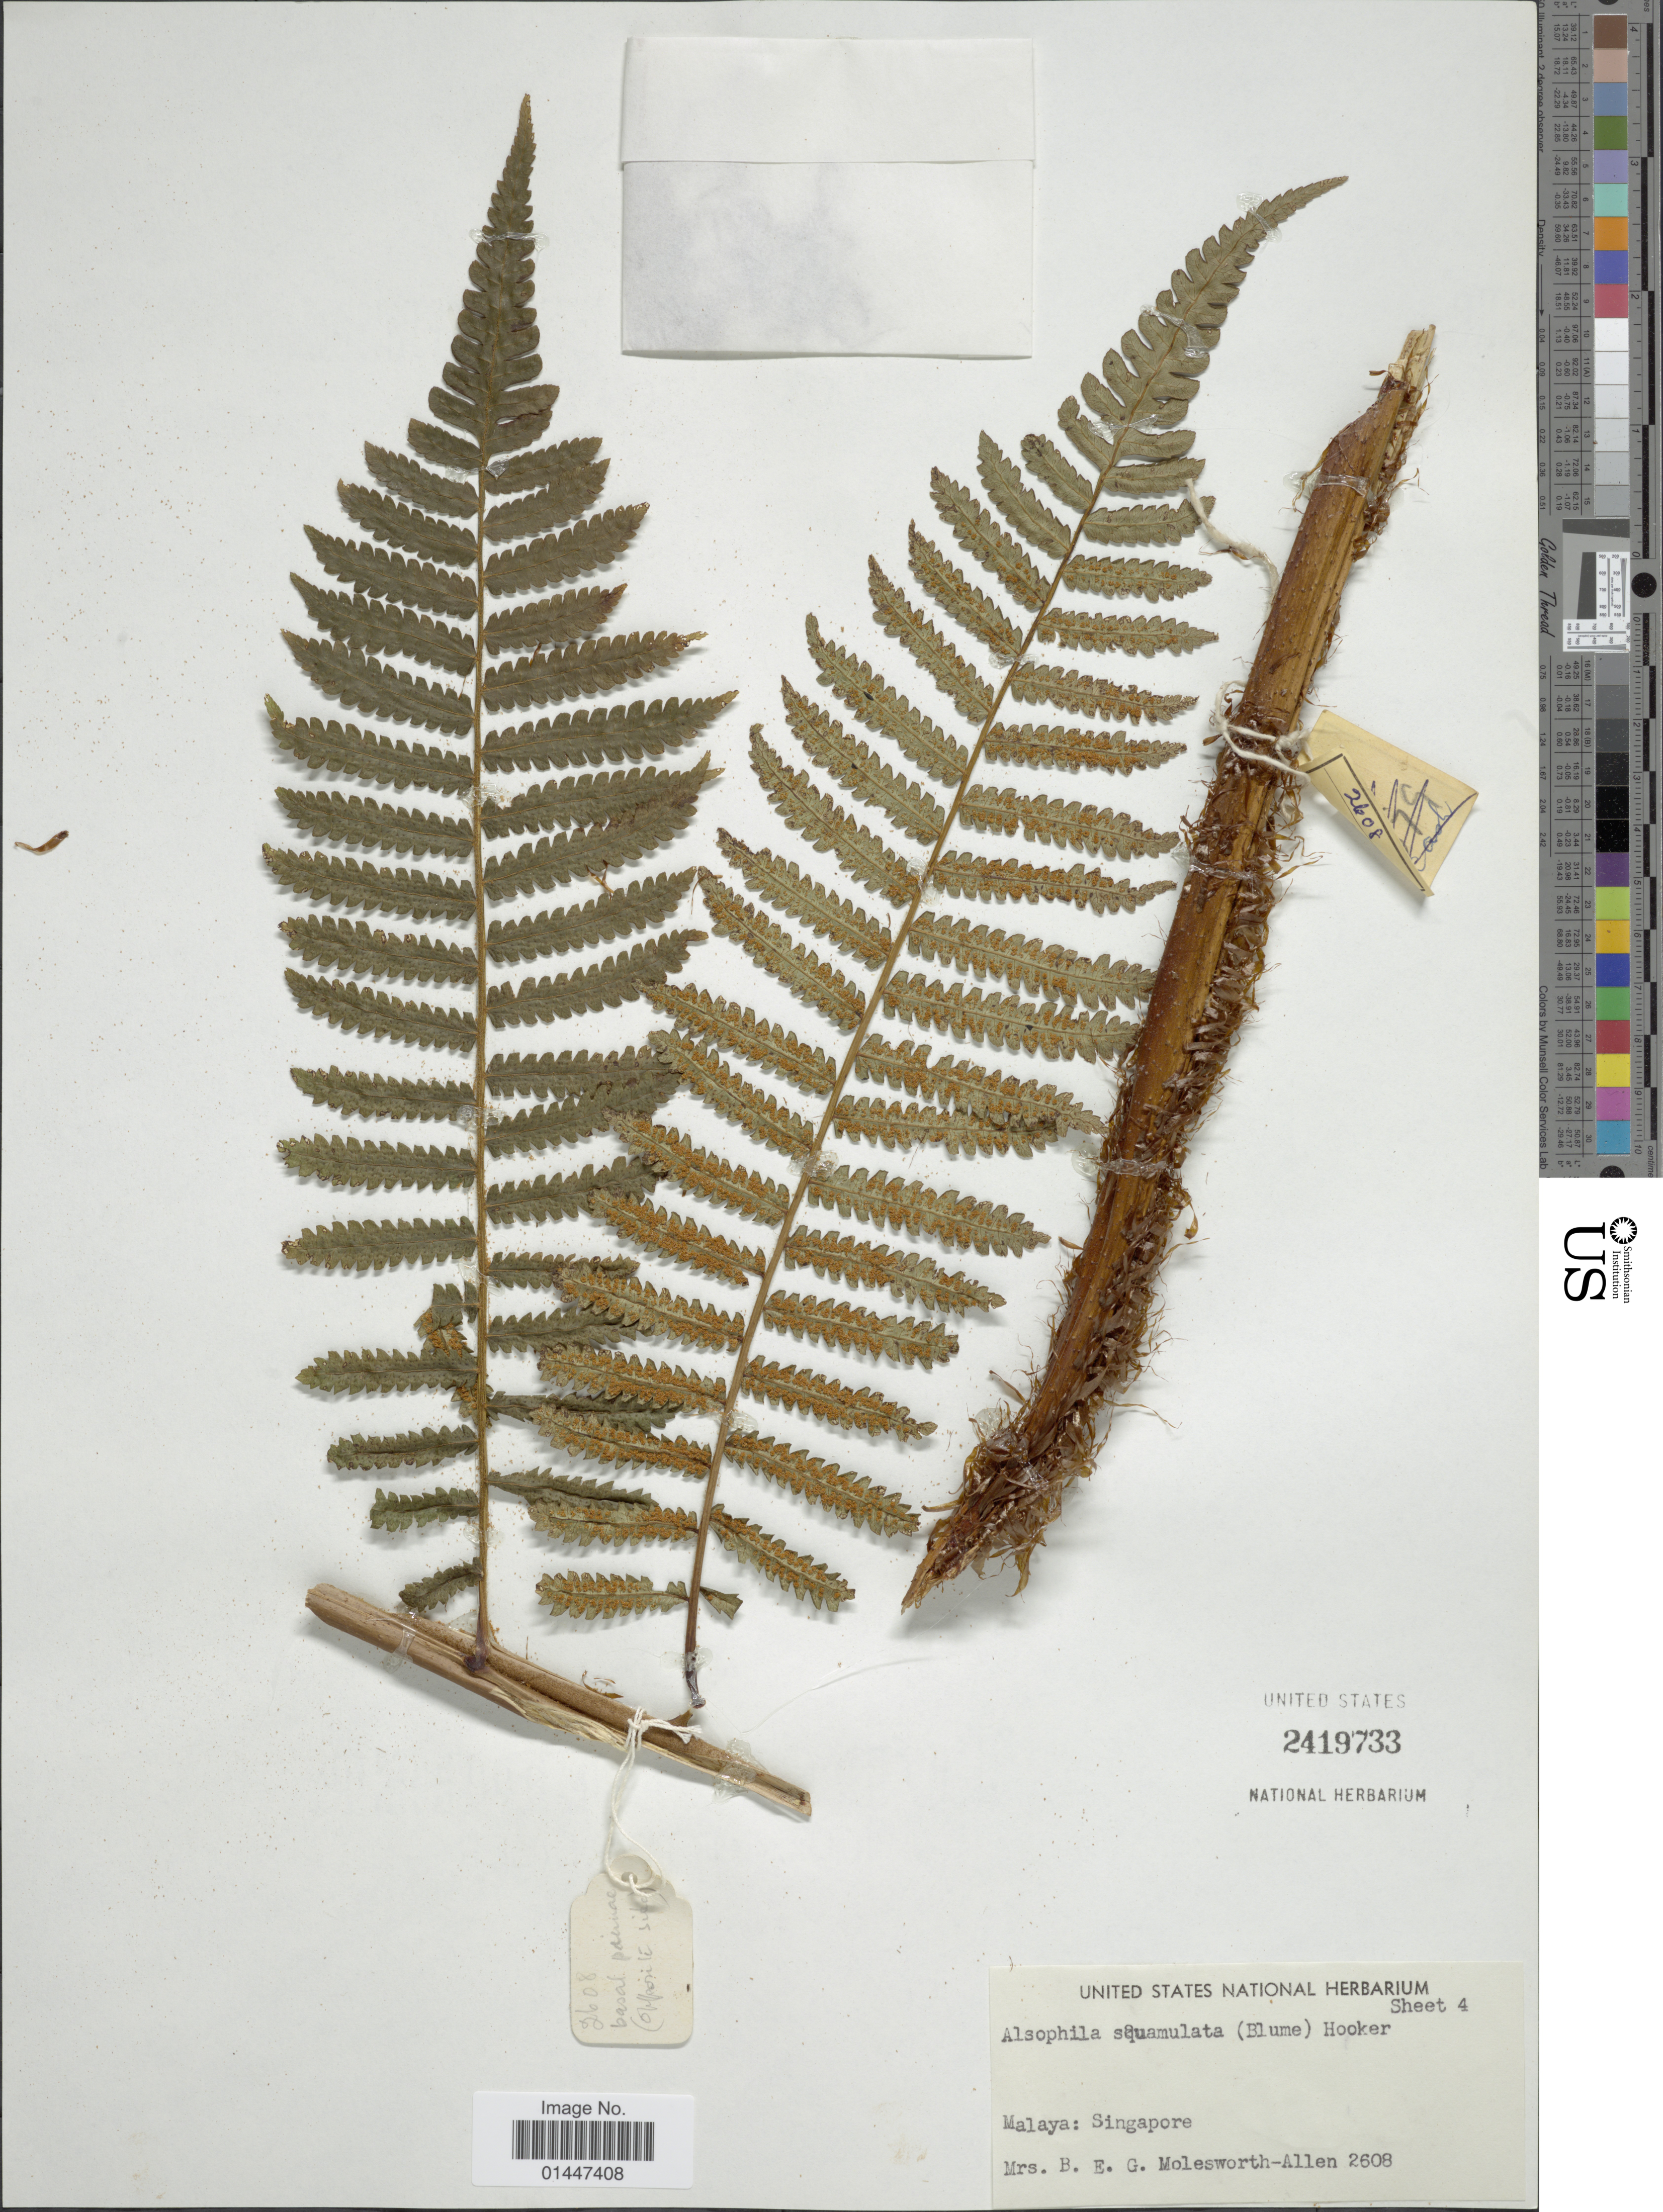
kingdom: Plantae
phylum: Tracheophyta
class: Polypodiopsida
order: Cyatheales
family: Cyatheaceae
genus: Sphaeropteris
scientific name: Sphaeropteris squamulata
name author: (Blume) R.M. Tryon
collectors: Mrs. B. E. G. Molesworth-Allen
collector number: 2608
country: Malaysia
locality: Malaya: Singapore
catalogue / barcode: US 2419733